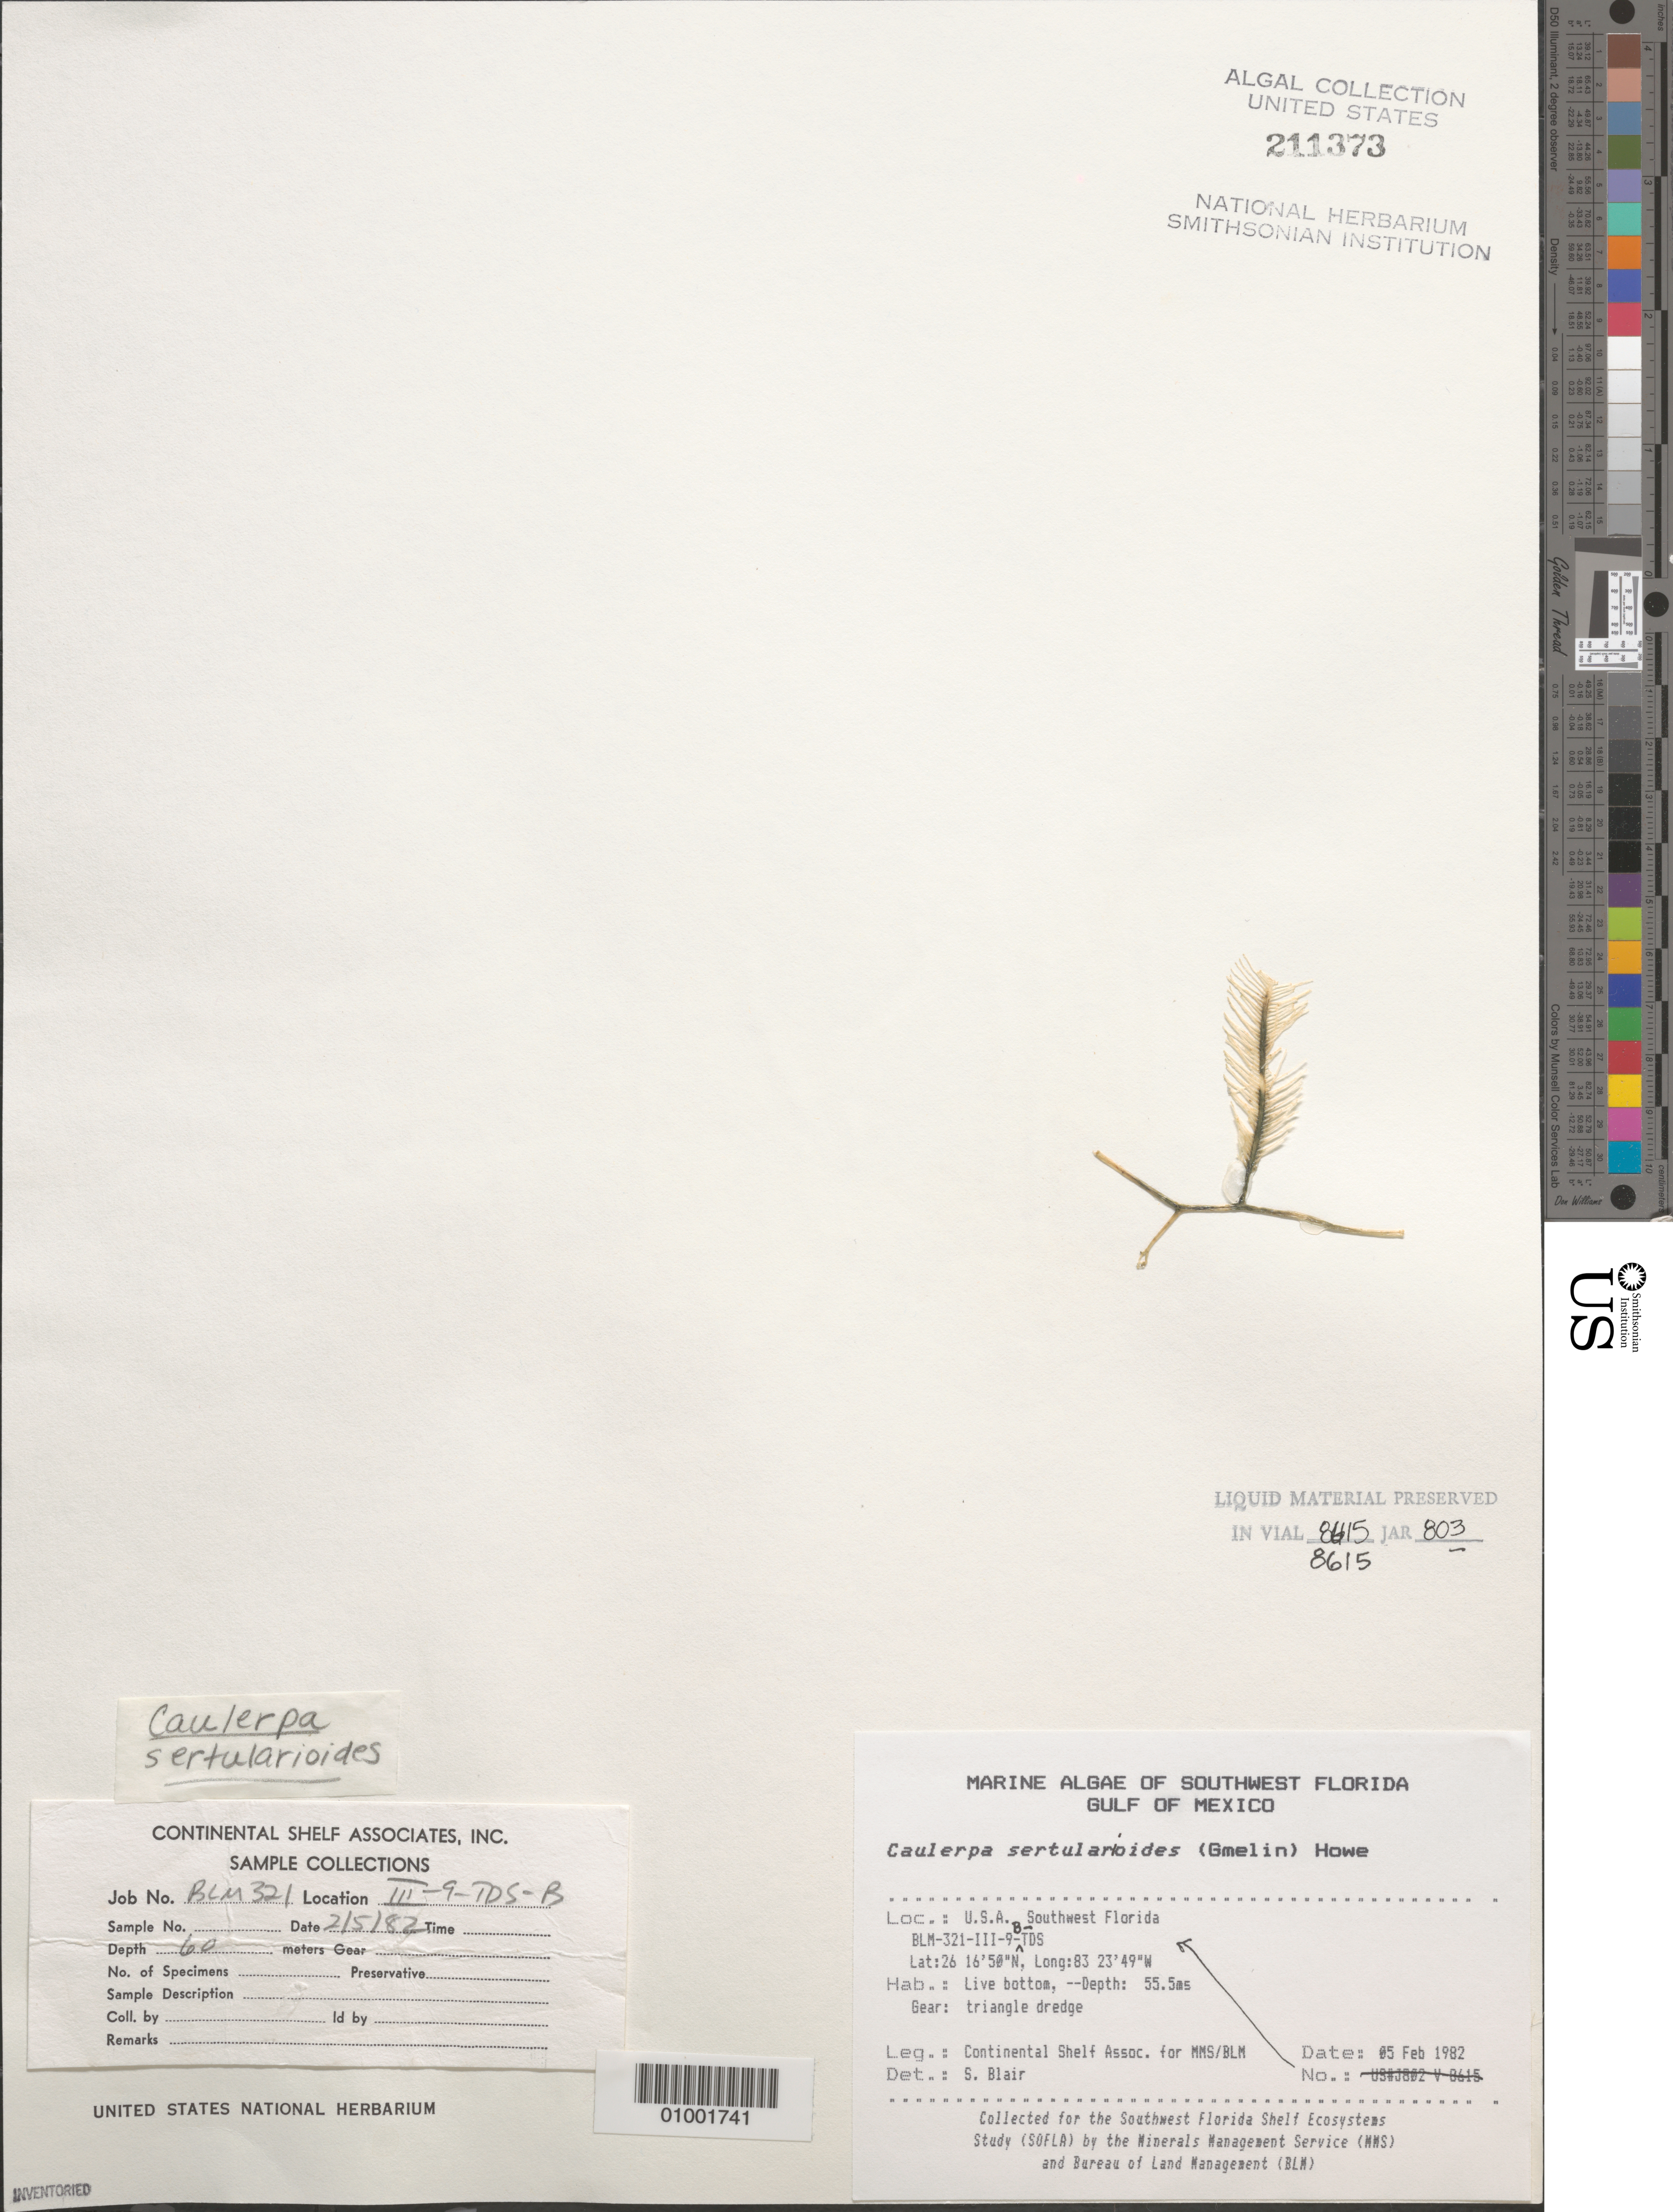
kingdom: Plantae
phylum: Chlorophyta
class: Ulvophyceae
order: Bryopsidales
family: Caulerpaceae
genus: Caulerpa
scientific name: Caulerpa sertularioides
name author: (S.G. Gmel.) M. Howe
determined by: Blair, S. M.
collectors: Continental Shelf Associates for the MMS/BLM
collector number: BLM-321-III-9-B-TDS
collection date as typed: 05 Feb 1982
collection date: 1982-02-05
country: United States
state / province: Florida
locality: Gulf of Mexico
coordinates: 26 16'50"N, 83 23'49"W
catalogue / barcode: US 211373